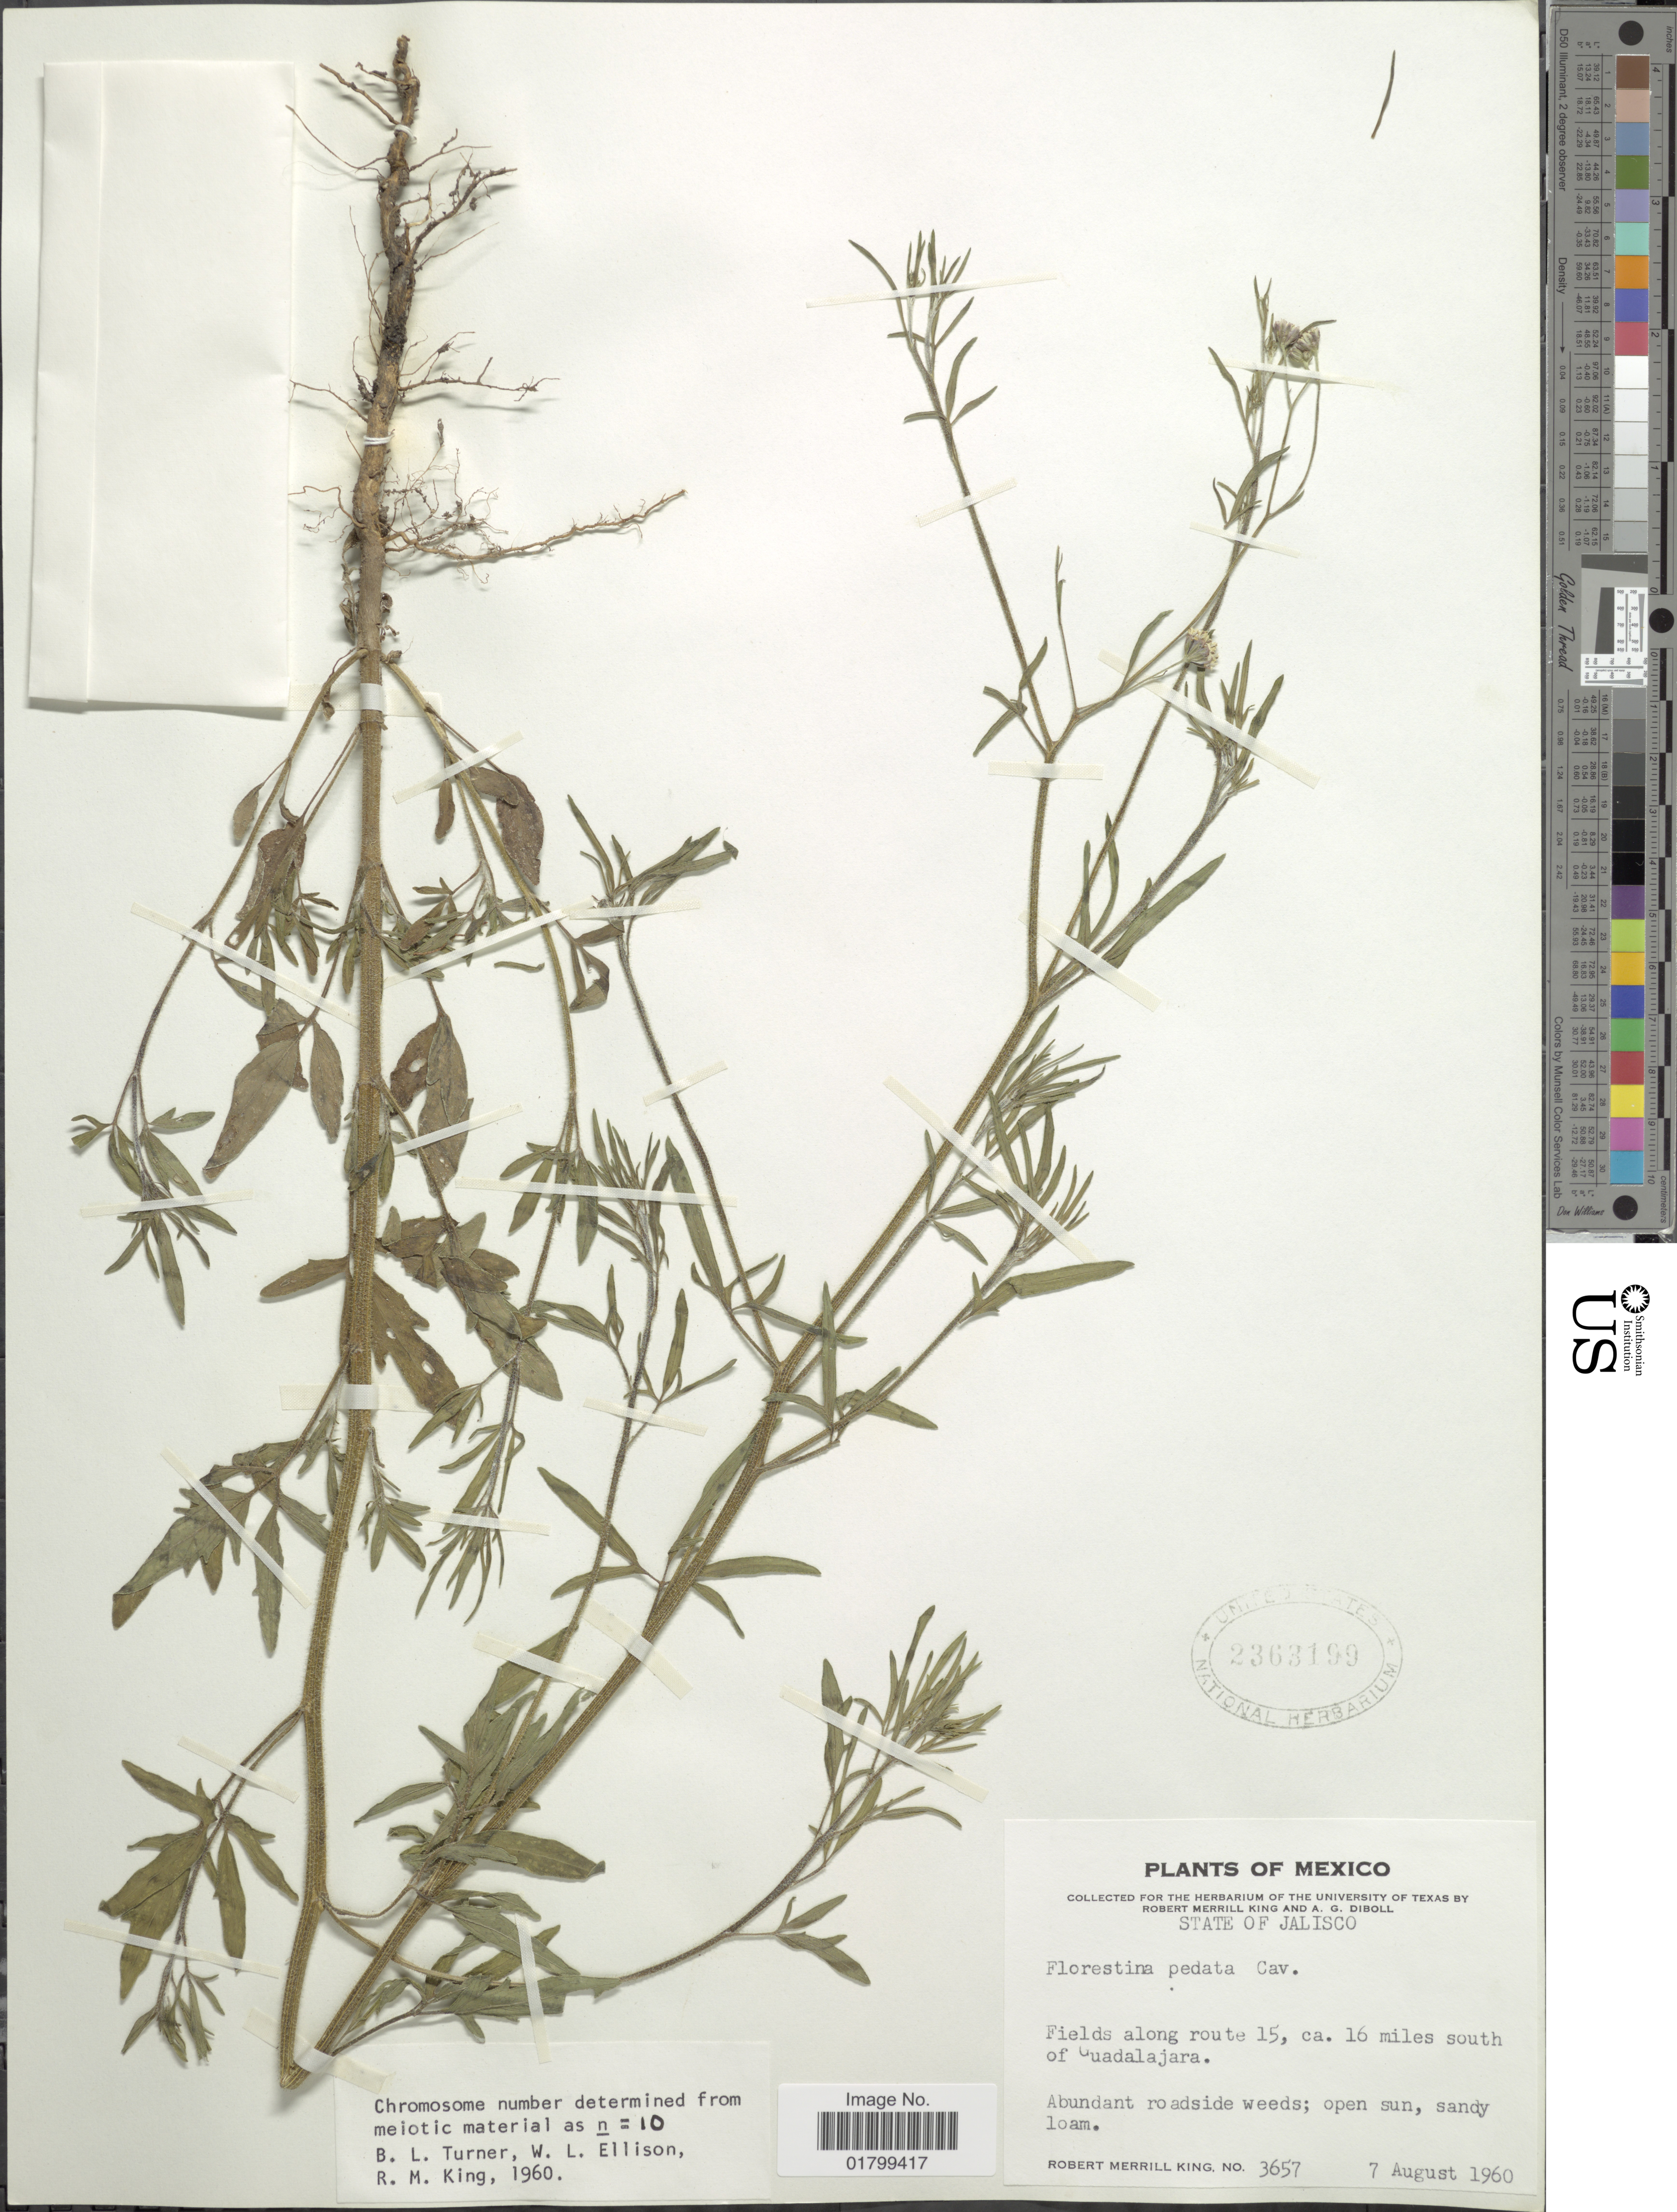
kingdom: Plantae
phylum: Tracheophyta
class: Magnoliopsida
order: Asterales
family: Asteraceae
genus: Florestina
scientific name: Florestina pedata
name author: (Cav.) Cass.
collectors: R. M. King & A. Diboll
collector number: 3657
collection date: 1960-08-07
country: Mexico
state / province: Jalisco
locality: Fields along route 15, ca. 16 miles south of Guadalajara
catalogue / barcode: US 2363199